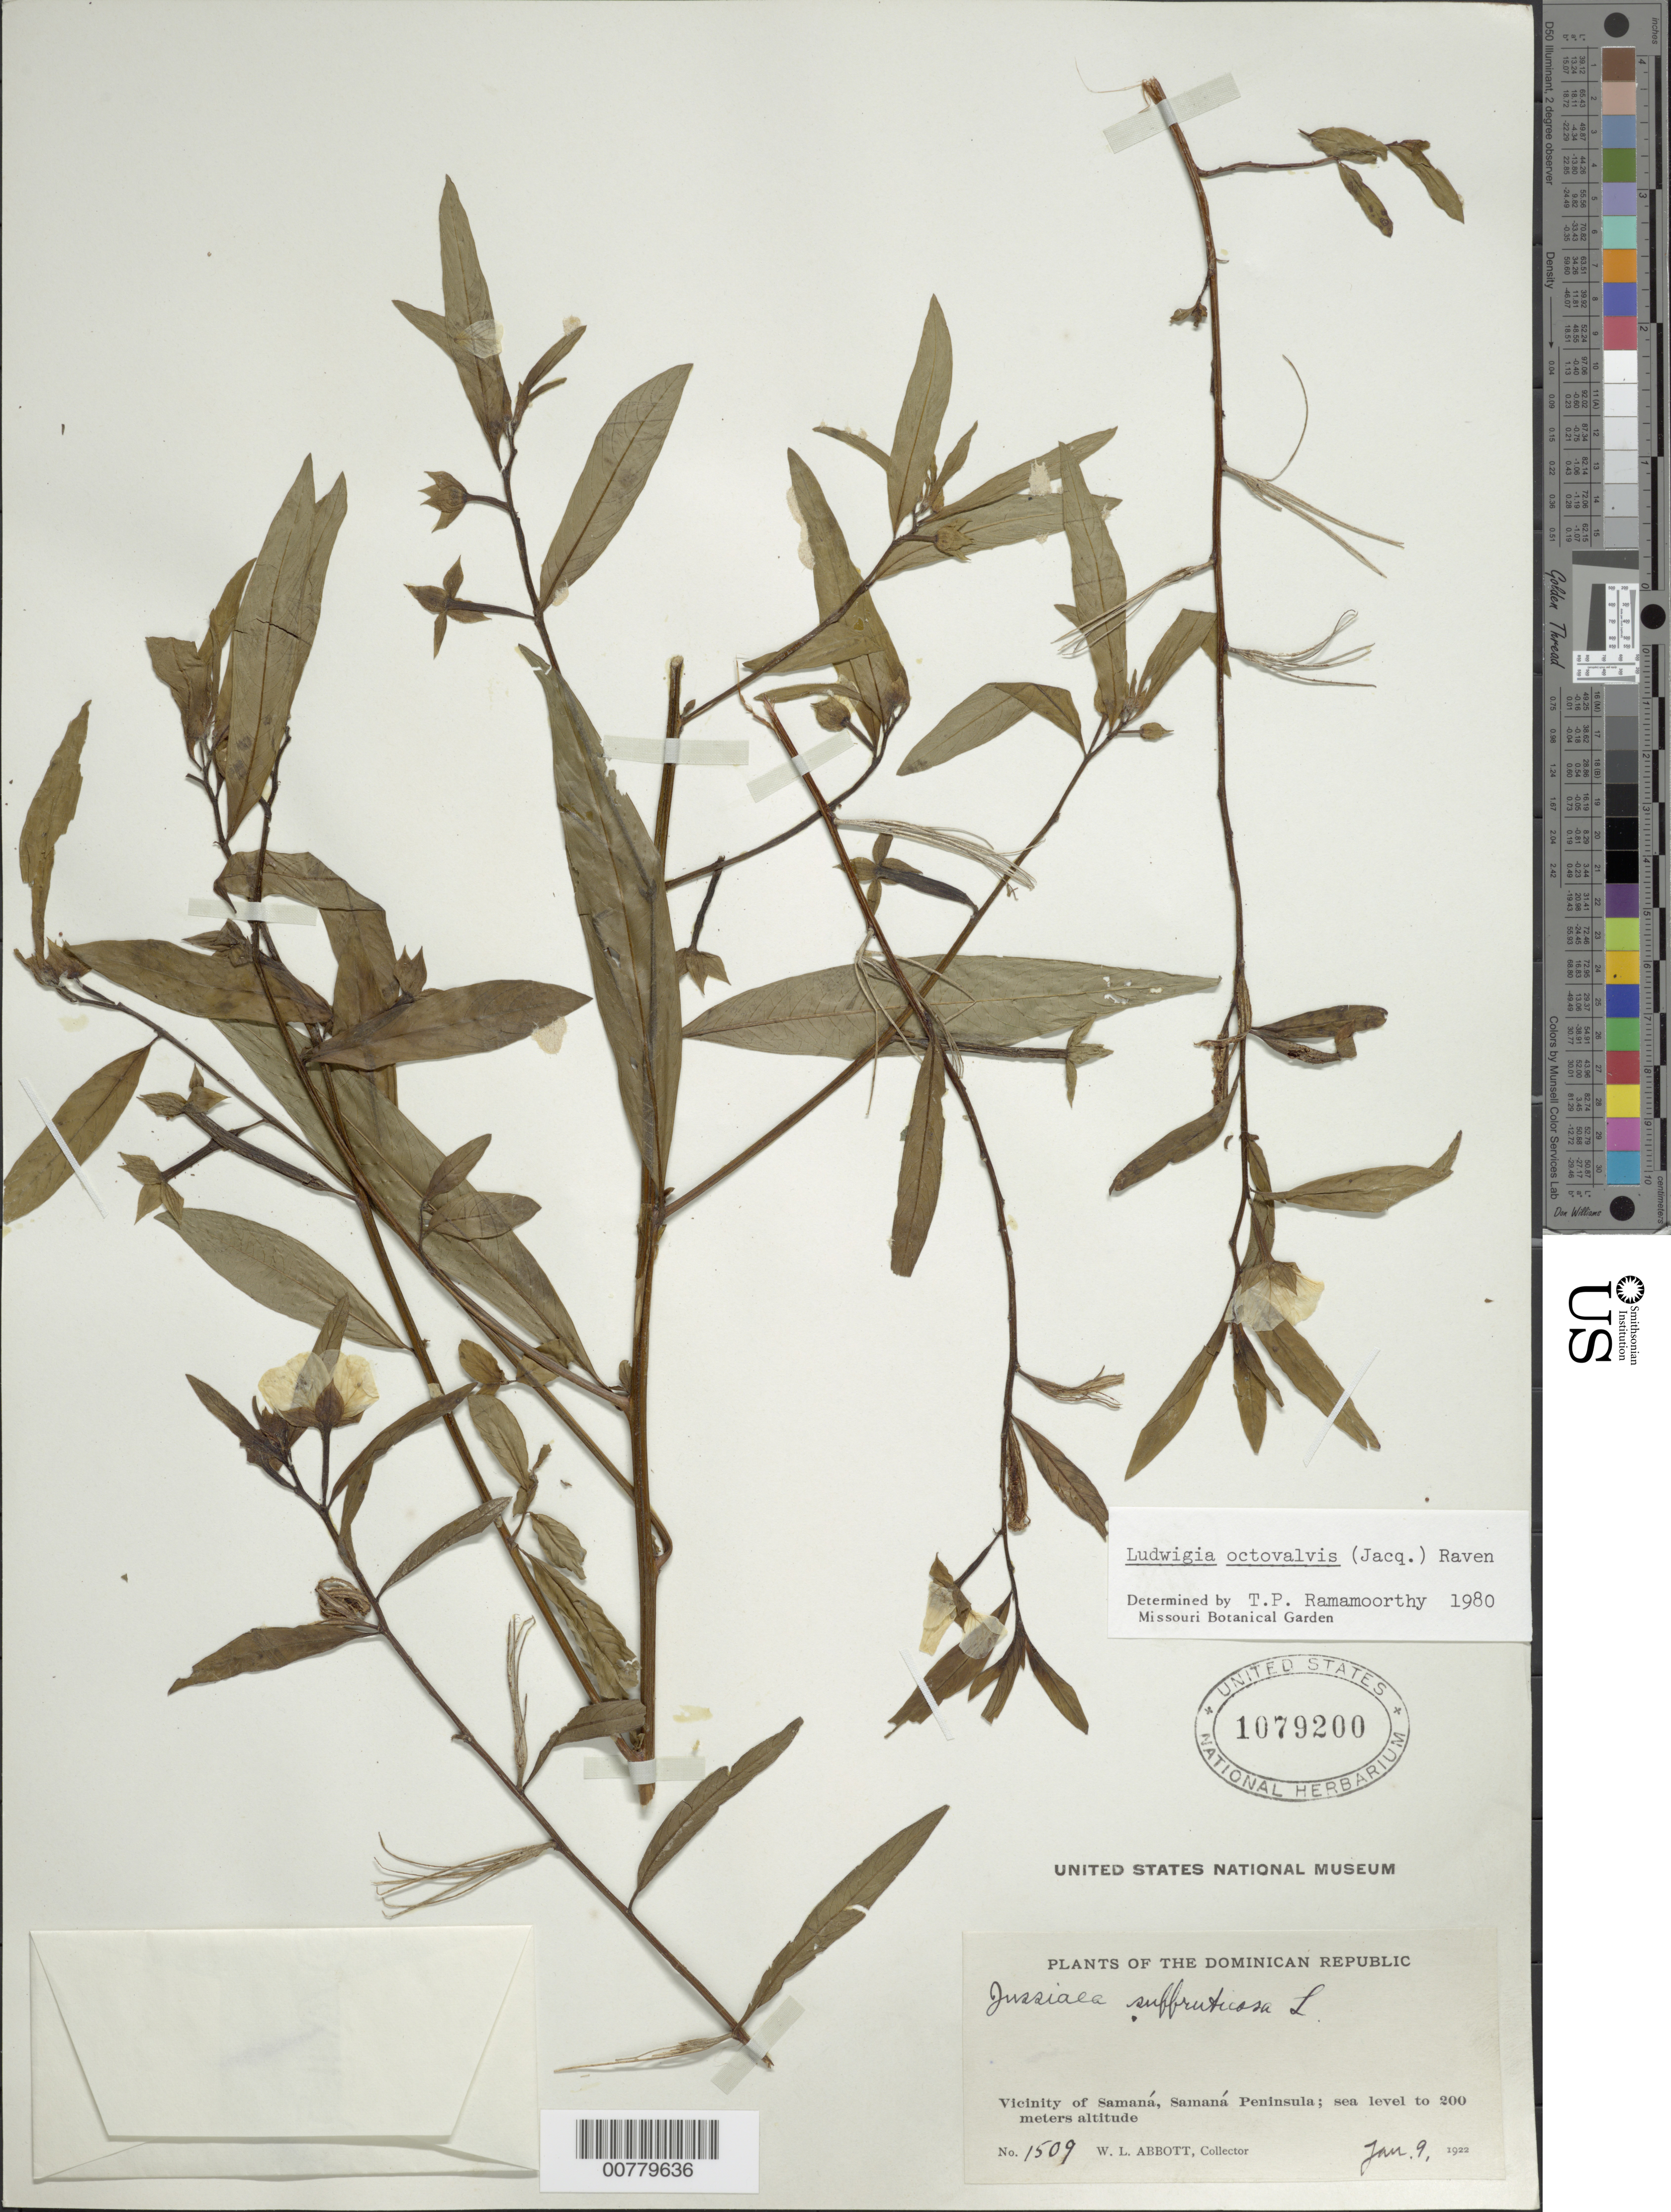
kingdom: Plantae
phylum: Tracheophyta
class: Magnoliopsida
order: Myrtales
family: Onagraceae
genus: Ludwigia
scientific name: Ludwigia octovalvis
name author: (Jacq.) P.H. Raven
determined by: Ramamoorthy, T. P.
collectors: W. L. Abbott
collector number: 1509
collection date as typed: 09 Jan 1922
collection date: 1922-01-09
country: Dominican Republic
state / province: Samana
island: Hispaniola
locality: Samaná Peninsula, vicinity of Samaná.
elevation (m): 0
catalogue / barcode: US 1079200